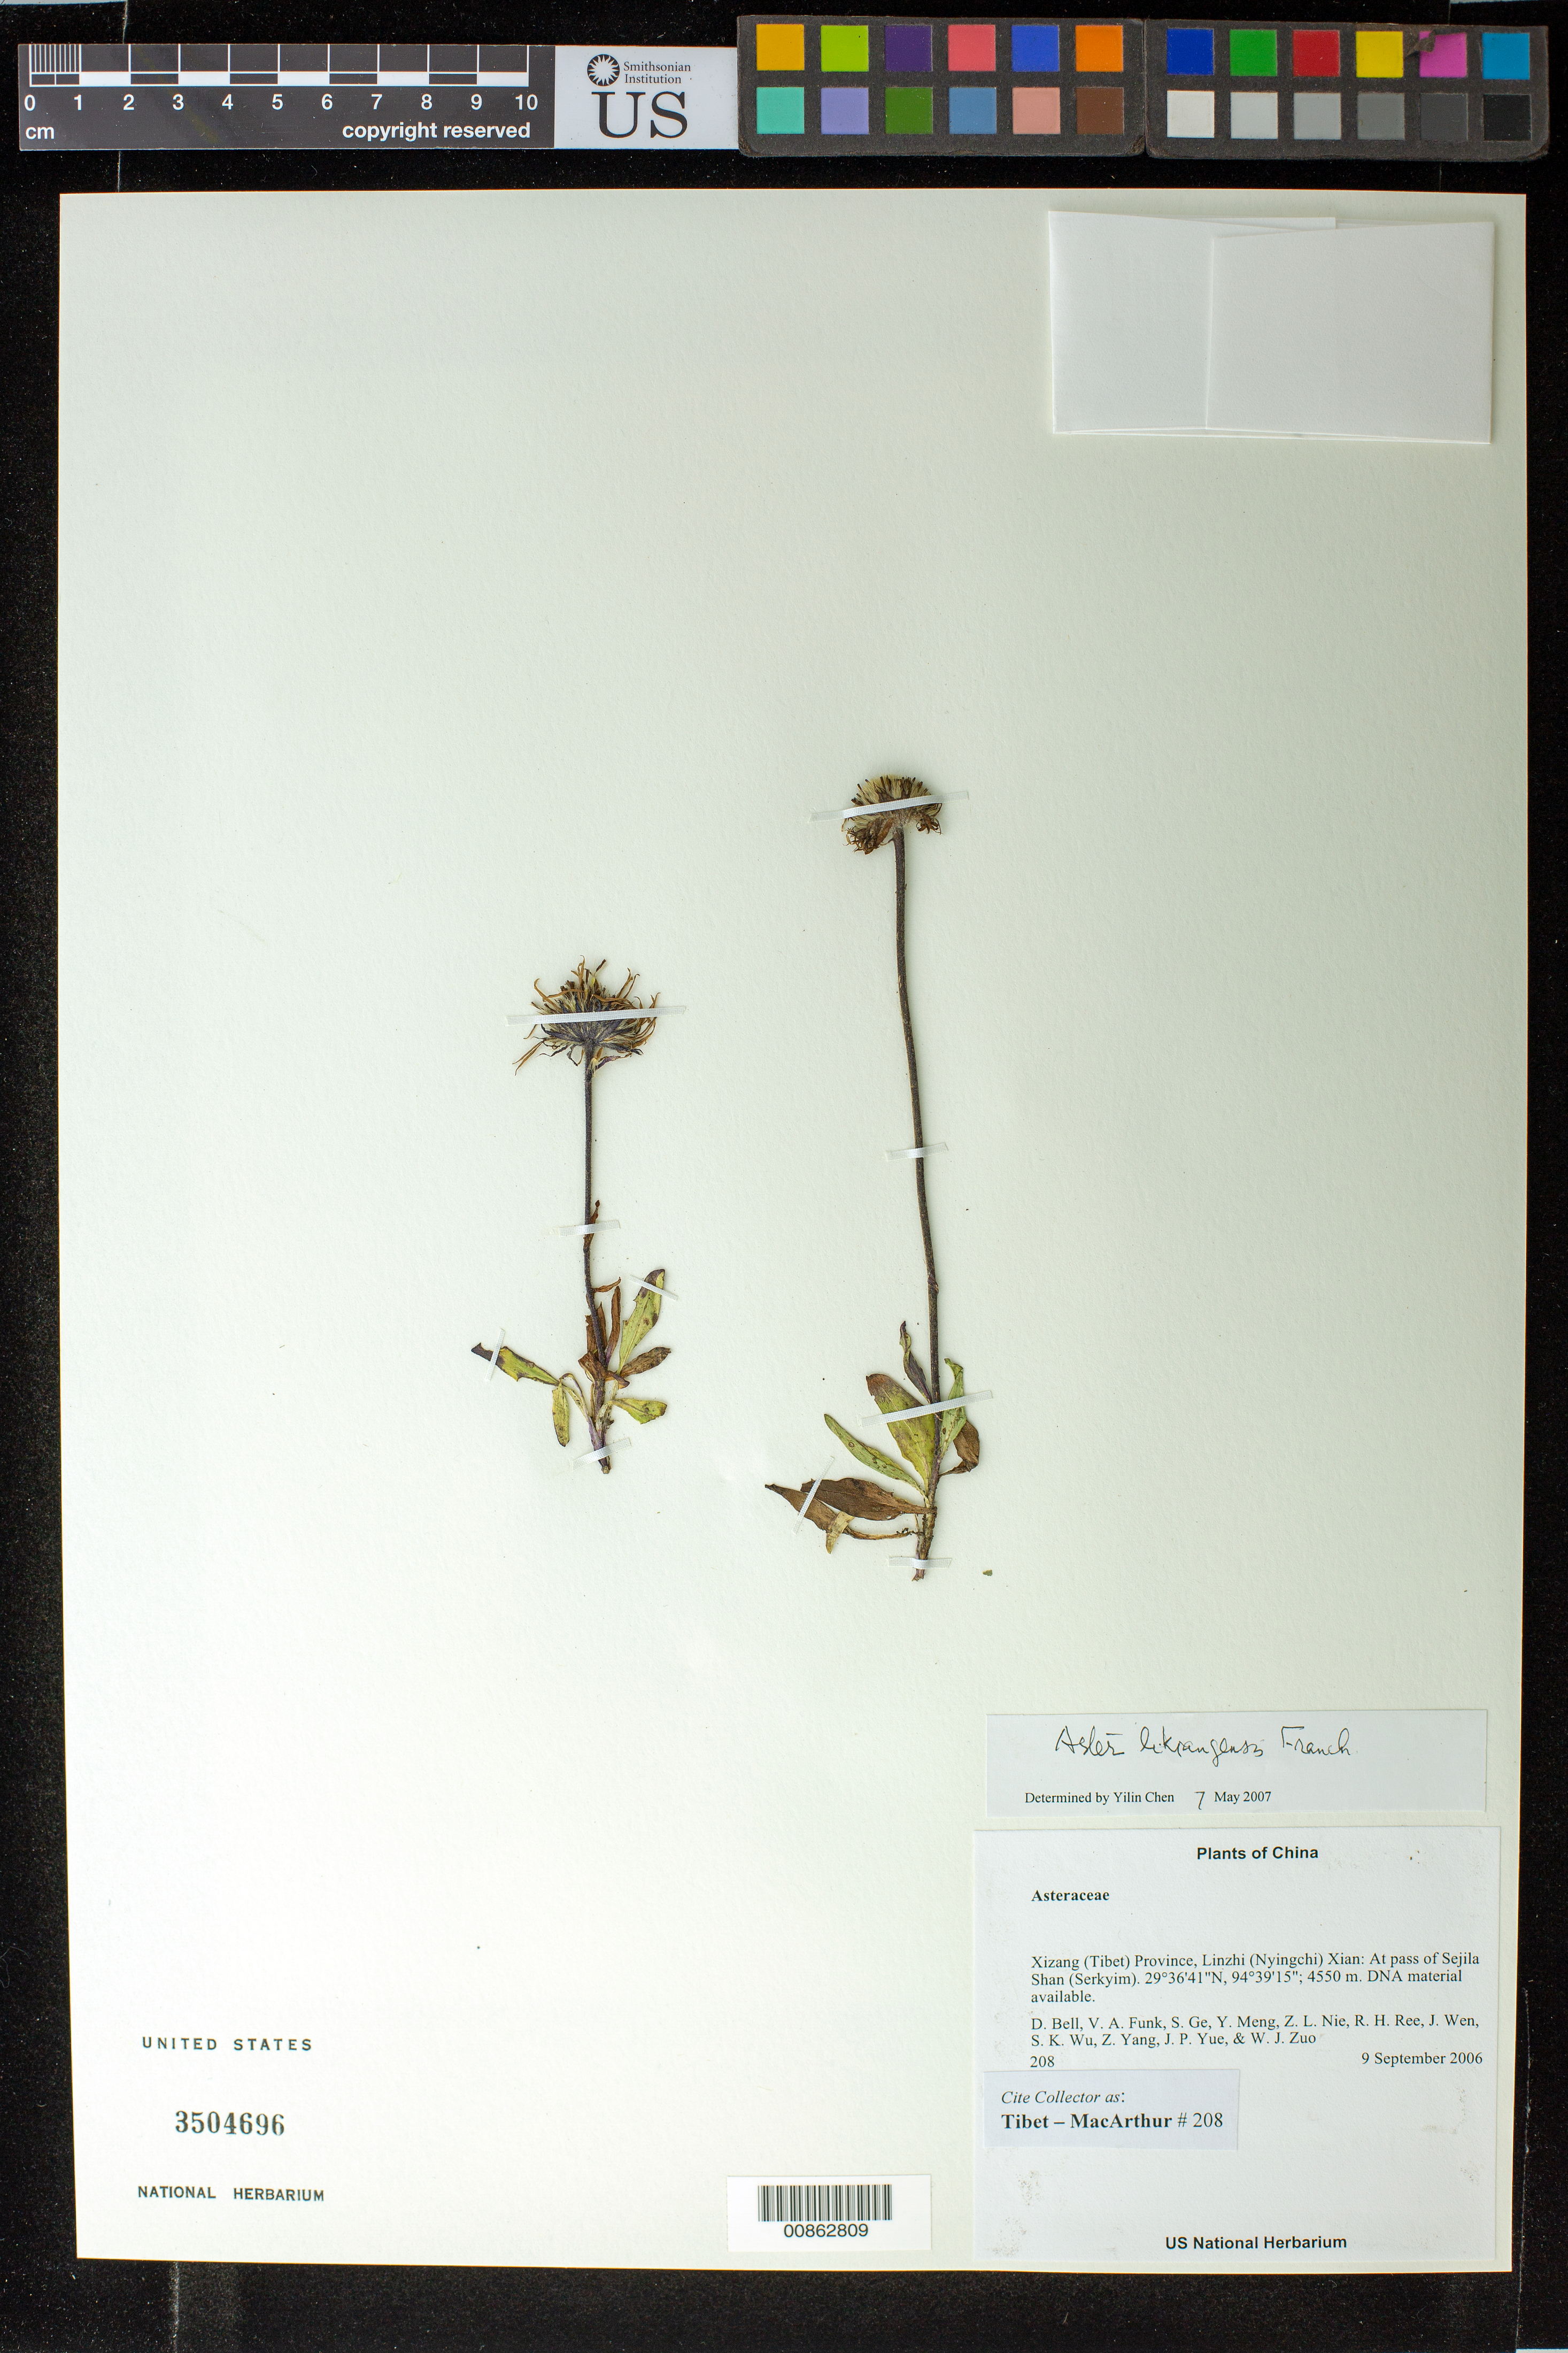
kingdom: Plantae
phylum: Tracheophyta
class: Magnoliopsida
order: Asterales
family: Asteraceae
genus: Aster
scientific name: Aster likiangensis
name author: Franch.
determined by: Yilin Chen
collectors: Tibet-MacArthur, D. A. Bell, V. Funk, S. Ge, Y. Meng, Z. Nie, R. Ree, J. Wen, S. K. Wu, Z. Yang, J. Yue & W. Zuo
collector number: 208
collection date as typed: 09 Sep 2006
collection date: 2006-09-09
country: China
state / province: Xizang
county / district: Linzhi (Nyingchi) Xian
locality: At pass of Sejila Shan (Serkyim).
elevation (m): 4550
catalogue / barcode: US 3504696